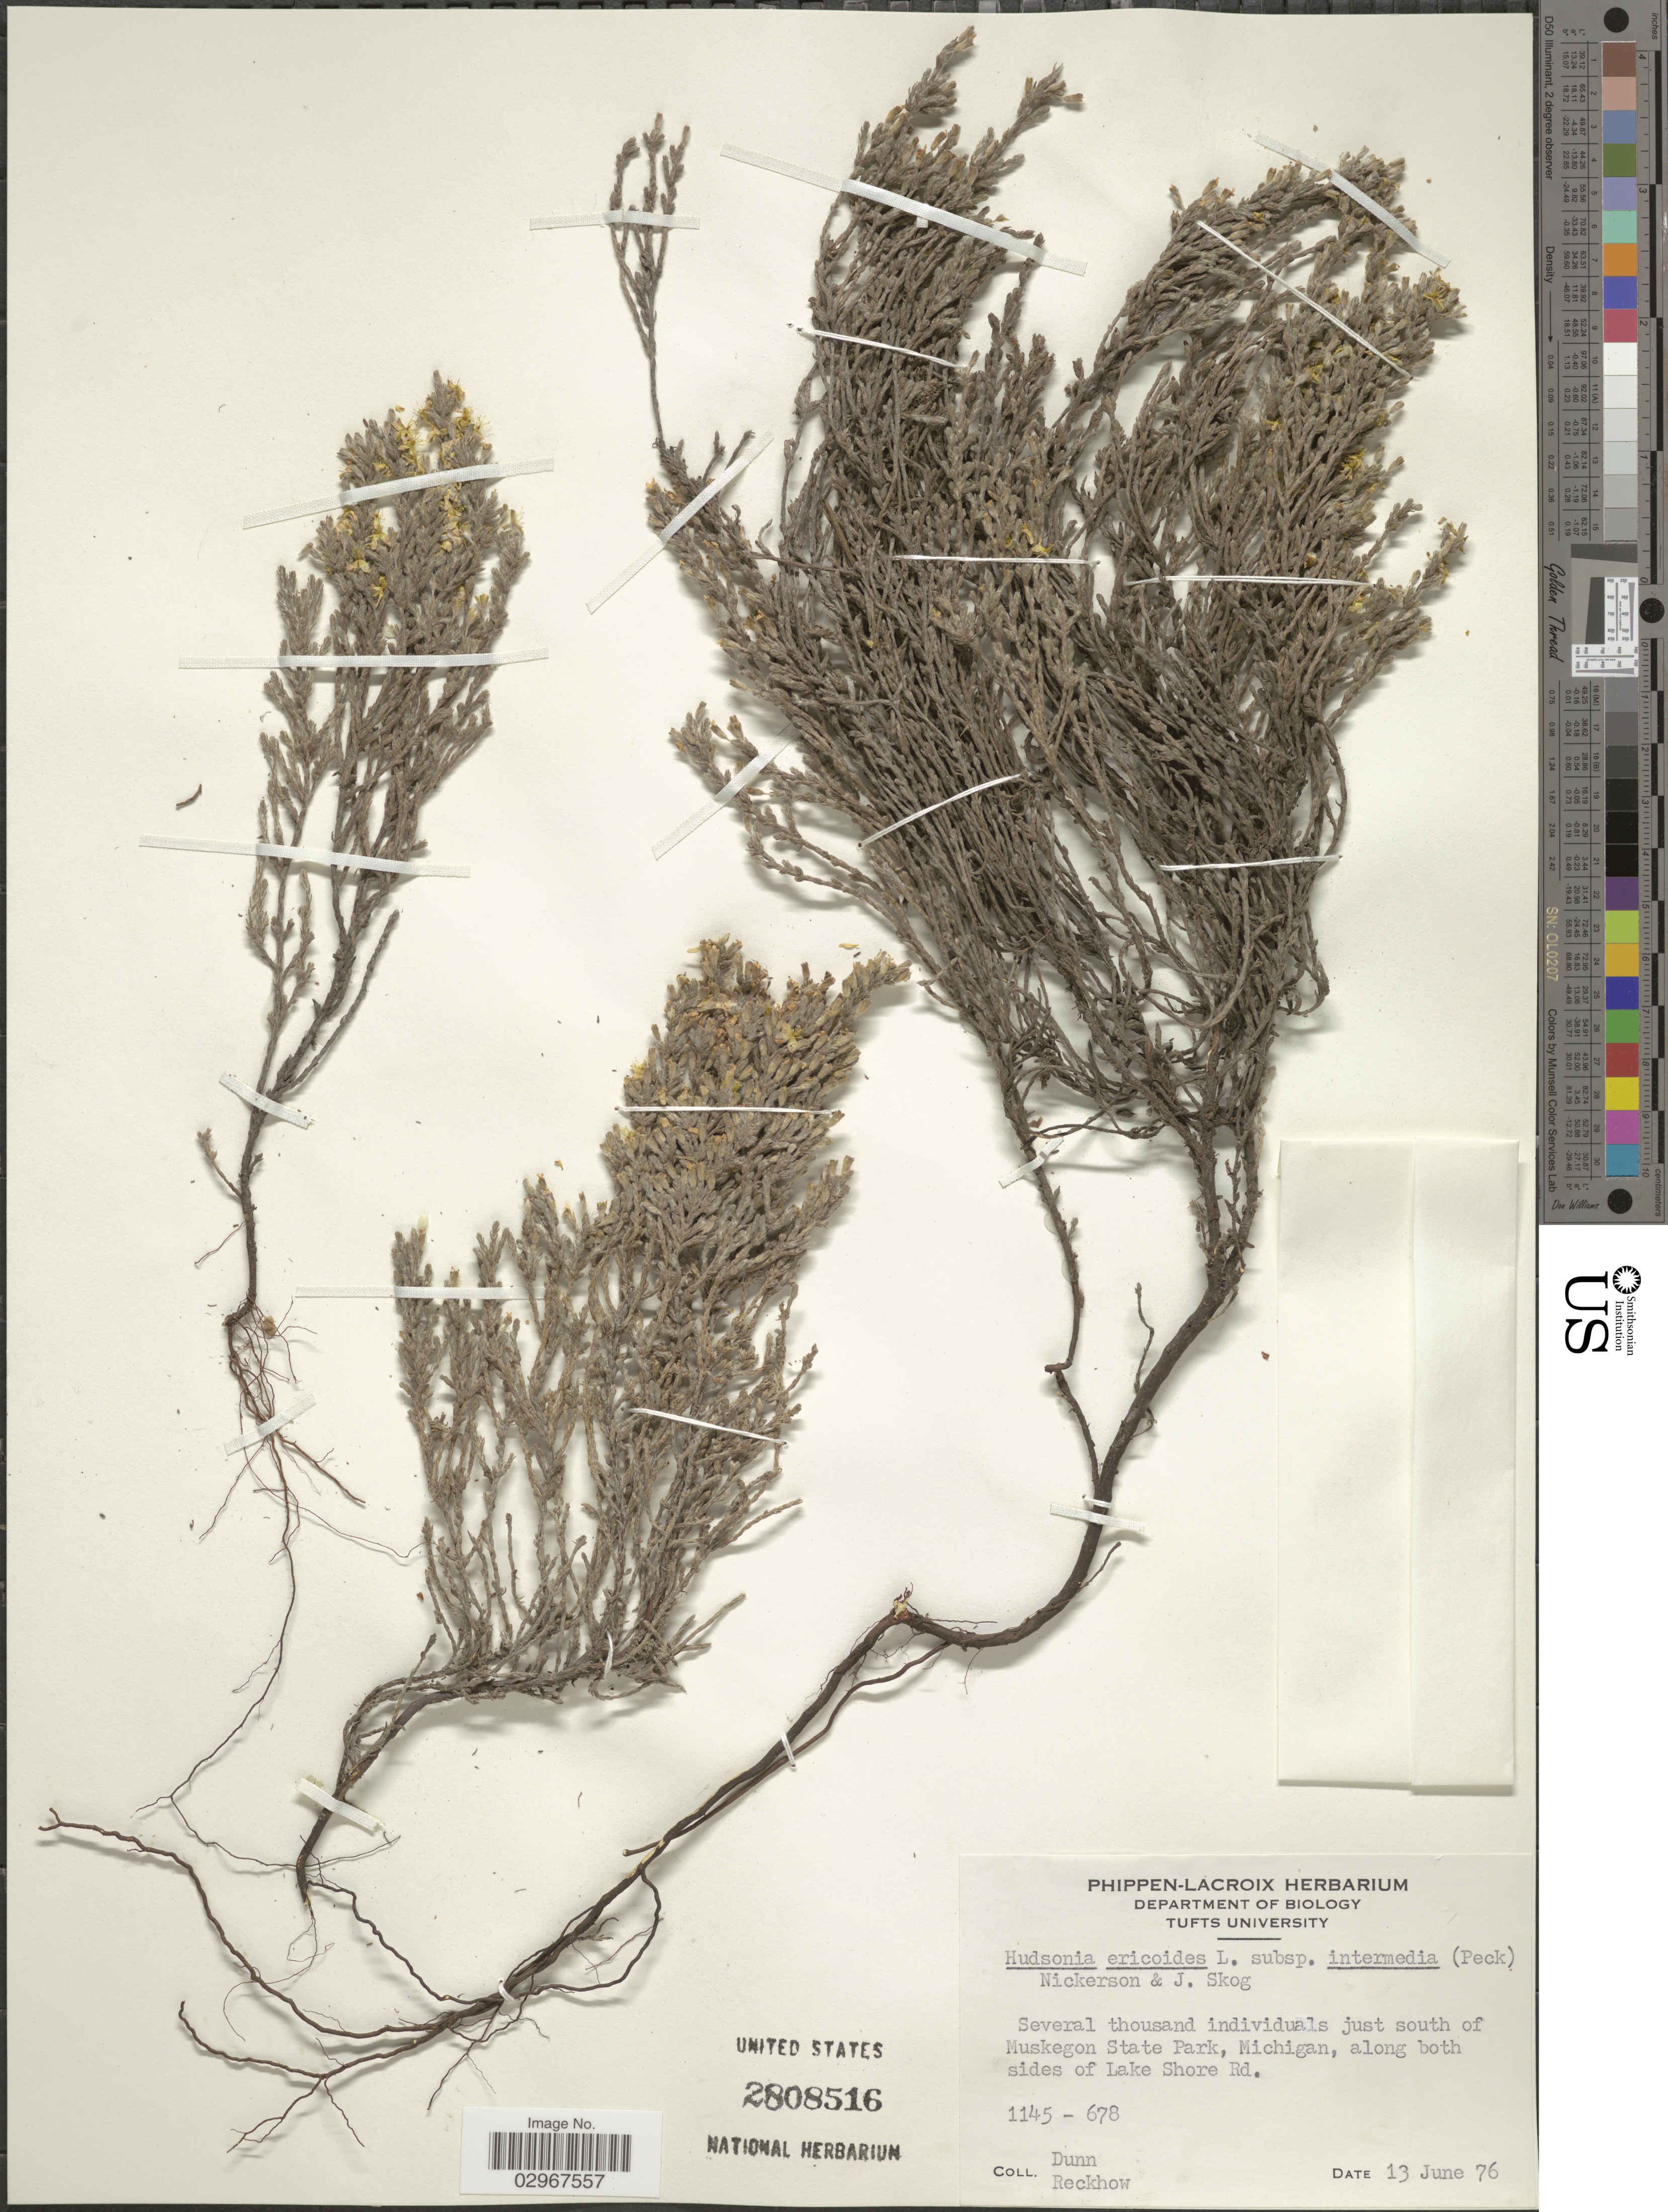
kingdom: Plantae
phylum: Tracheophyta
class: Magnoliopsida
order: Malvales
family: Cistaceae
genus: Hudsonia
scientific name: Hudsonia ericoides subsp. intermedia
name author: (Peck) N.H. Nick. & J.E. Skog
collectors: -- Dunn & Reckhow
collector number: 1145-678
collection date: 1976-06-13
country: United States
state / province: Michigan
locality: Just south of Muskegon State Park, along both sides of Lake Shore Rd.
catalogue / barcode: US 2808516